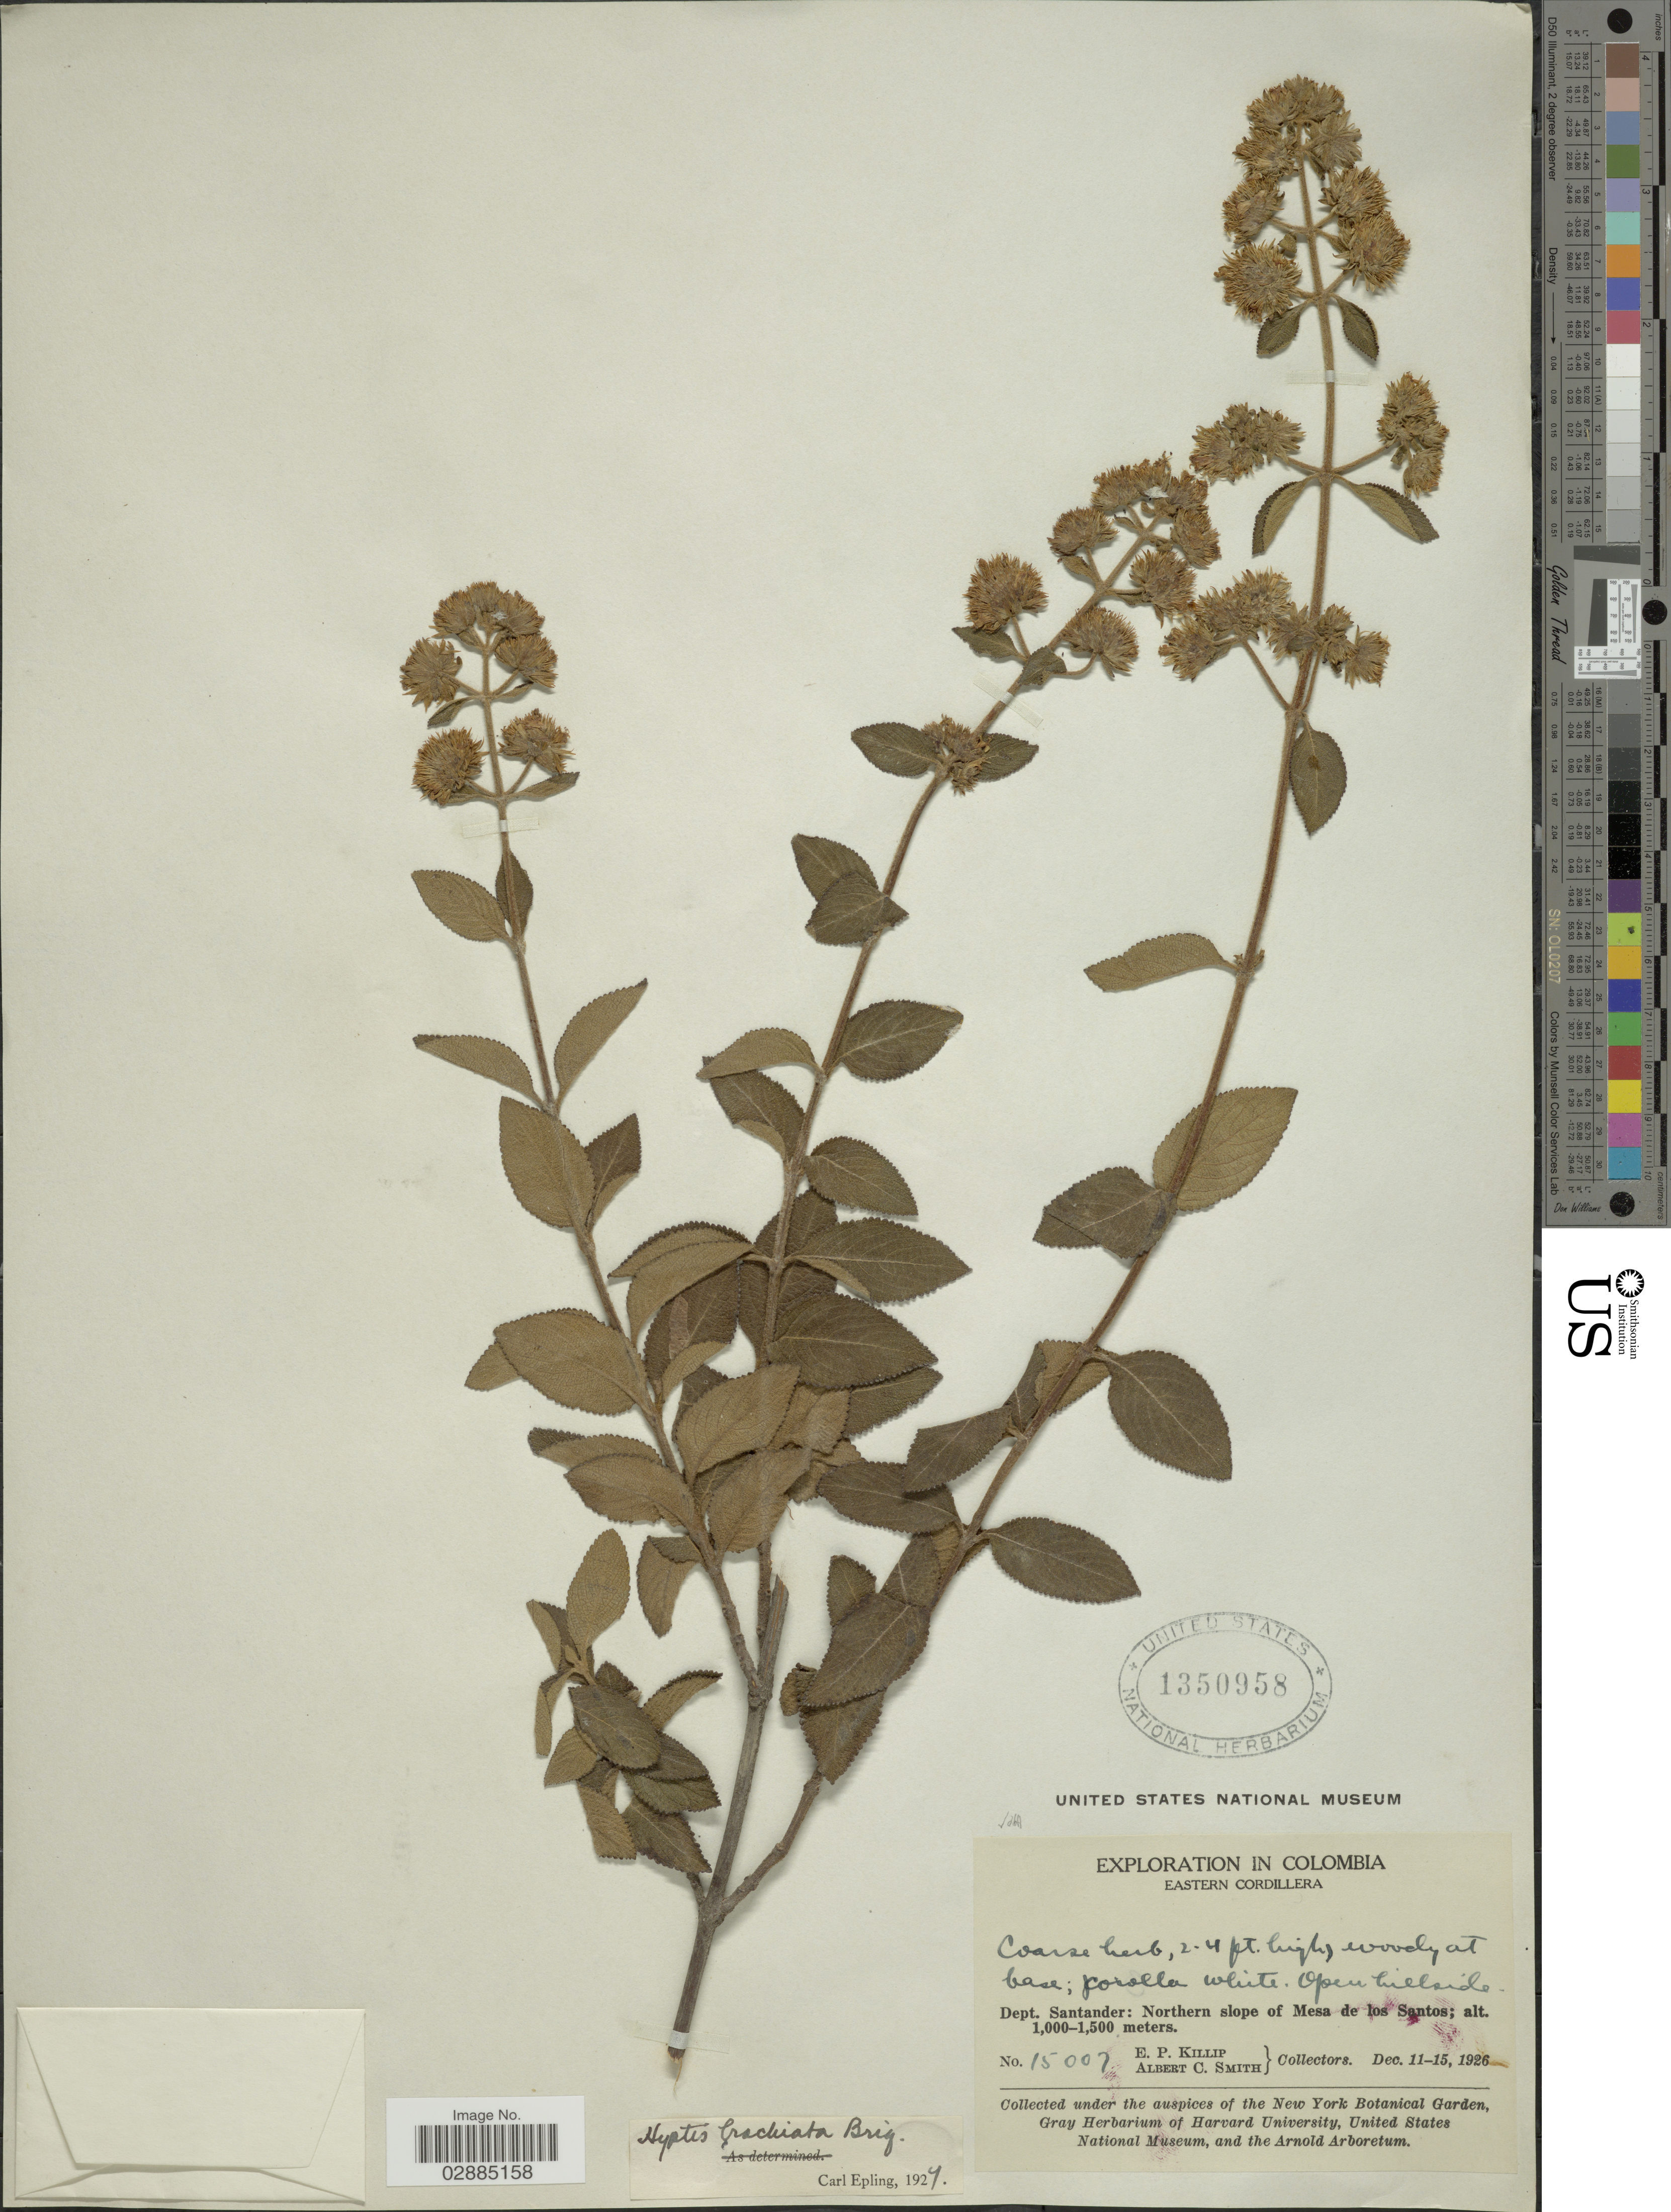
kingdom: Plantae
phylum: Tracheophyta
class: Magnoliopsida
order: Lamiales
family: Lamiaceae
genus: Hyptis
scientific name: Hyptis brachiata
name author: Briq.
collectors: E. P. Killip & A. C. Smith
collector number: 15007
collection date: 1926-12-11/1926-12-15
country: Colombia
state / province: Santander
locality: Eastern Cordillera, Dept. Santander, Northern slope of Mesa de los Santos.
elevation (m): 1000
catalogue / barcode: US 1350958